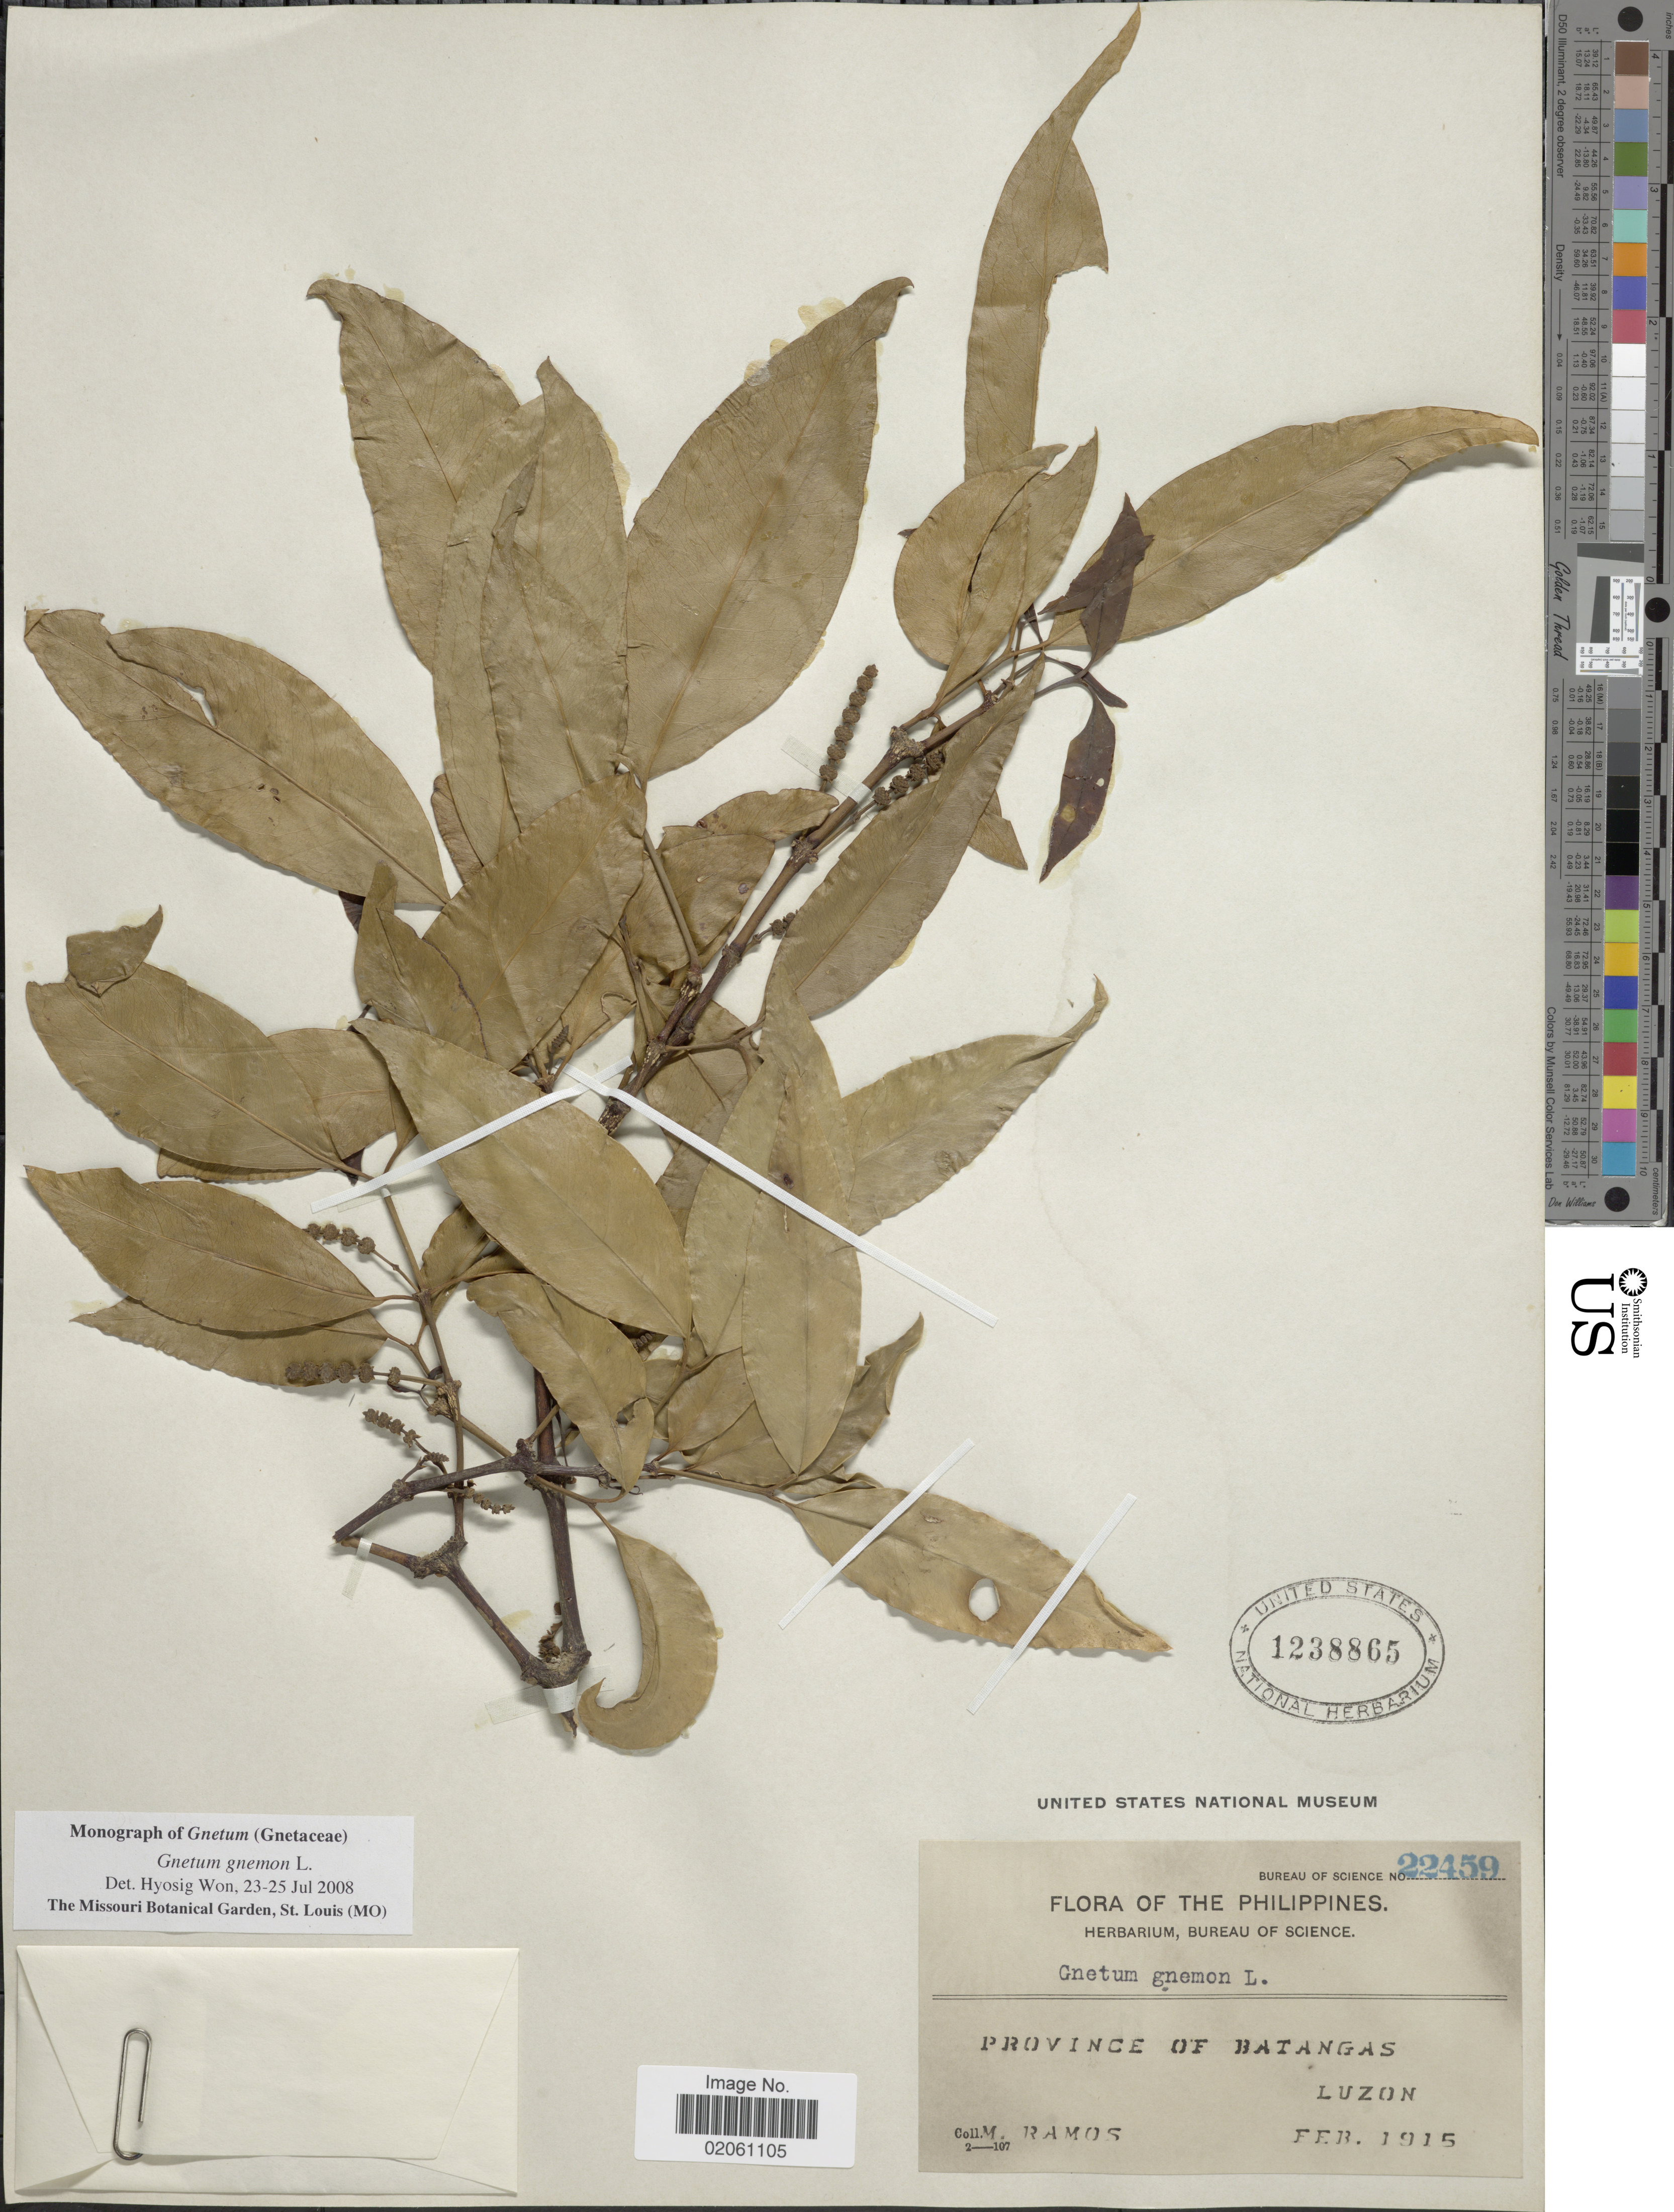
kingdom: Plantae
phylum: Tracheophyta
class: Gnetopsida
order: Gnetales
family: Gnetaceae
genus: Gnetum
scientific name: Gnetum gnemon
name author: L.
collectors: M. Ramos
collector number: Bureau of Science 22459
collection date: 1915-02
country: Philippines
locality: Province of Batangas. Luzon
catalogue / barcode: US 1238865